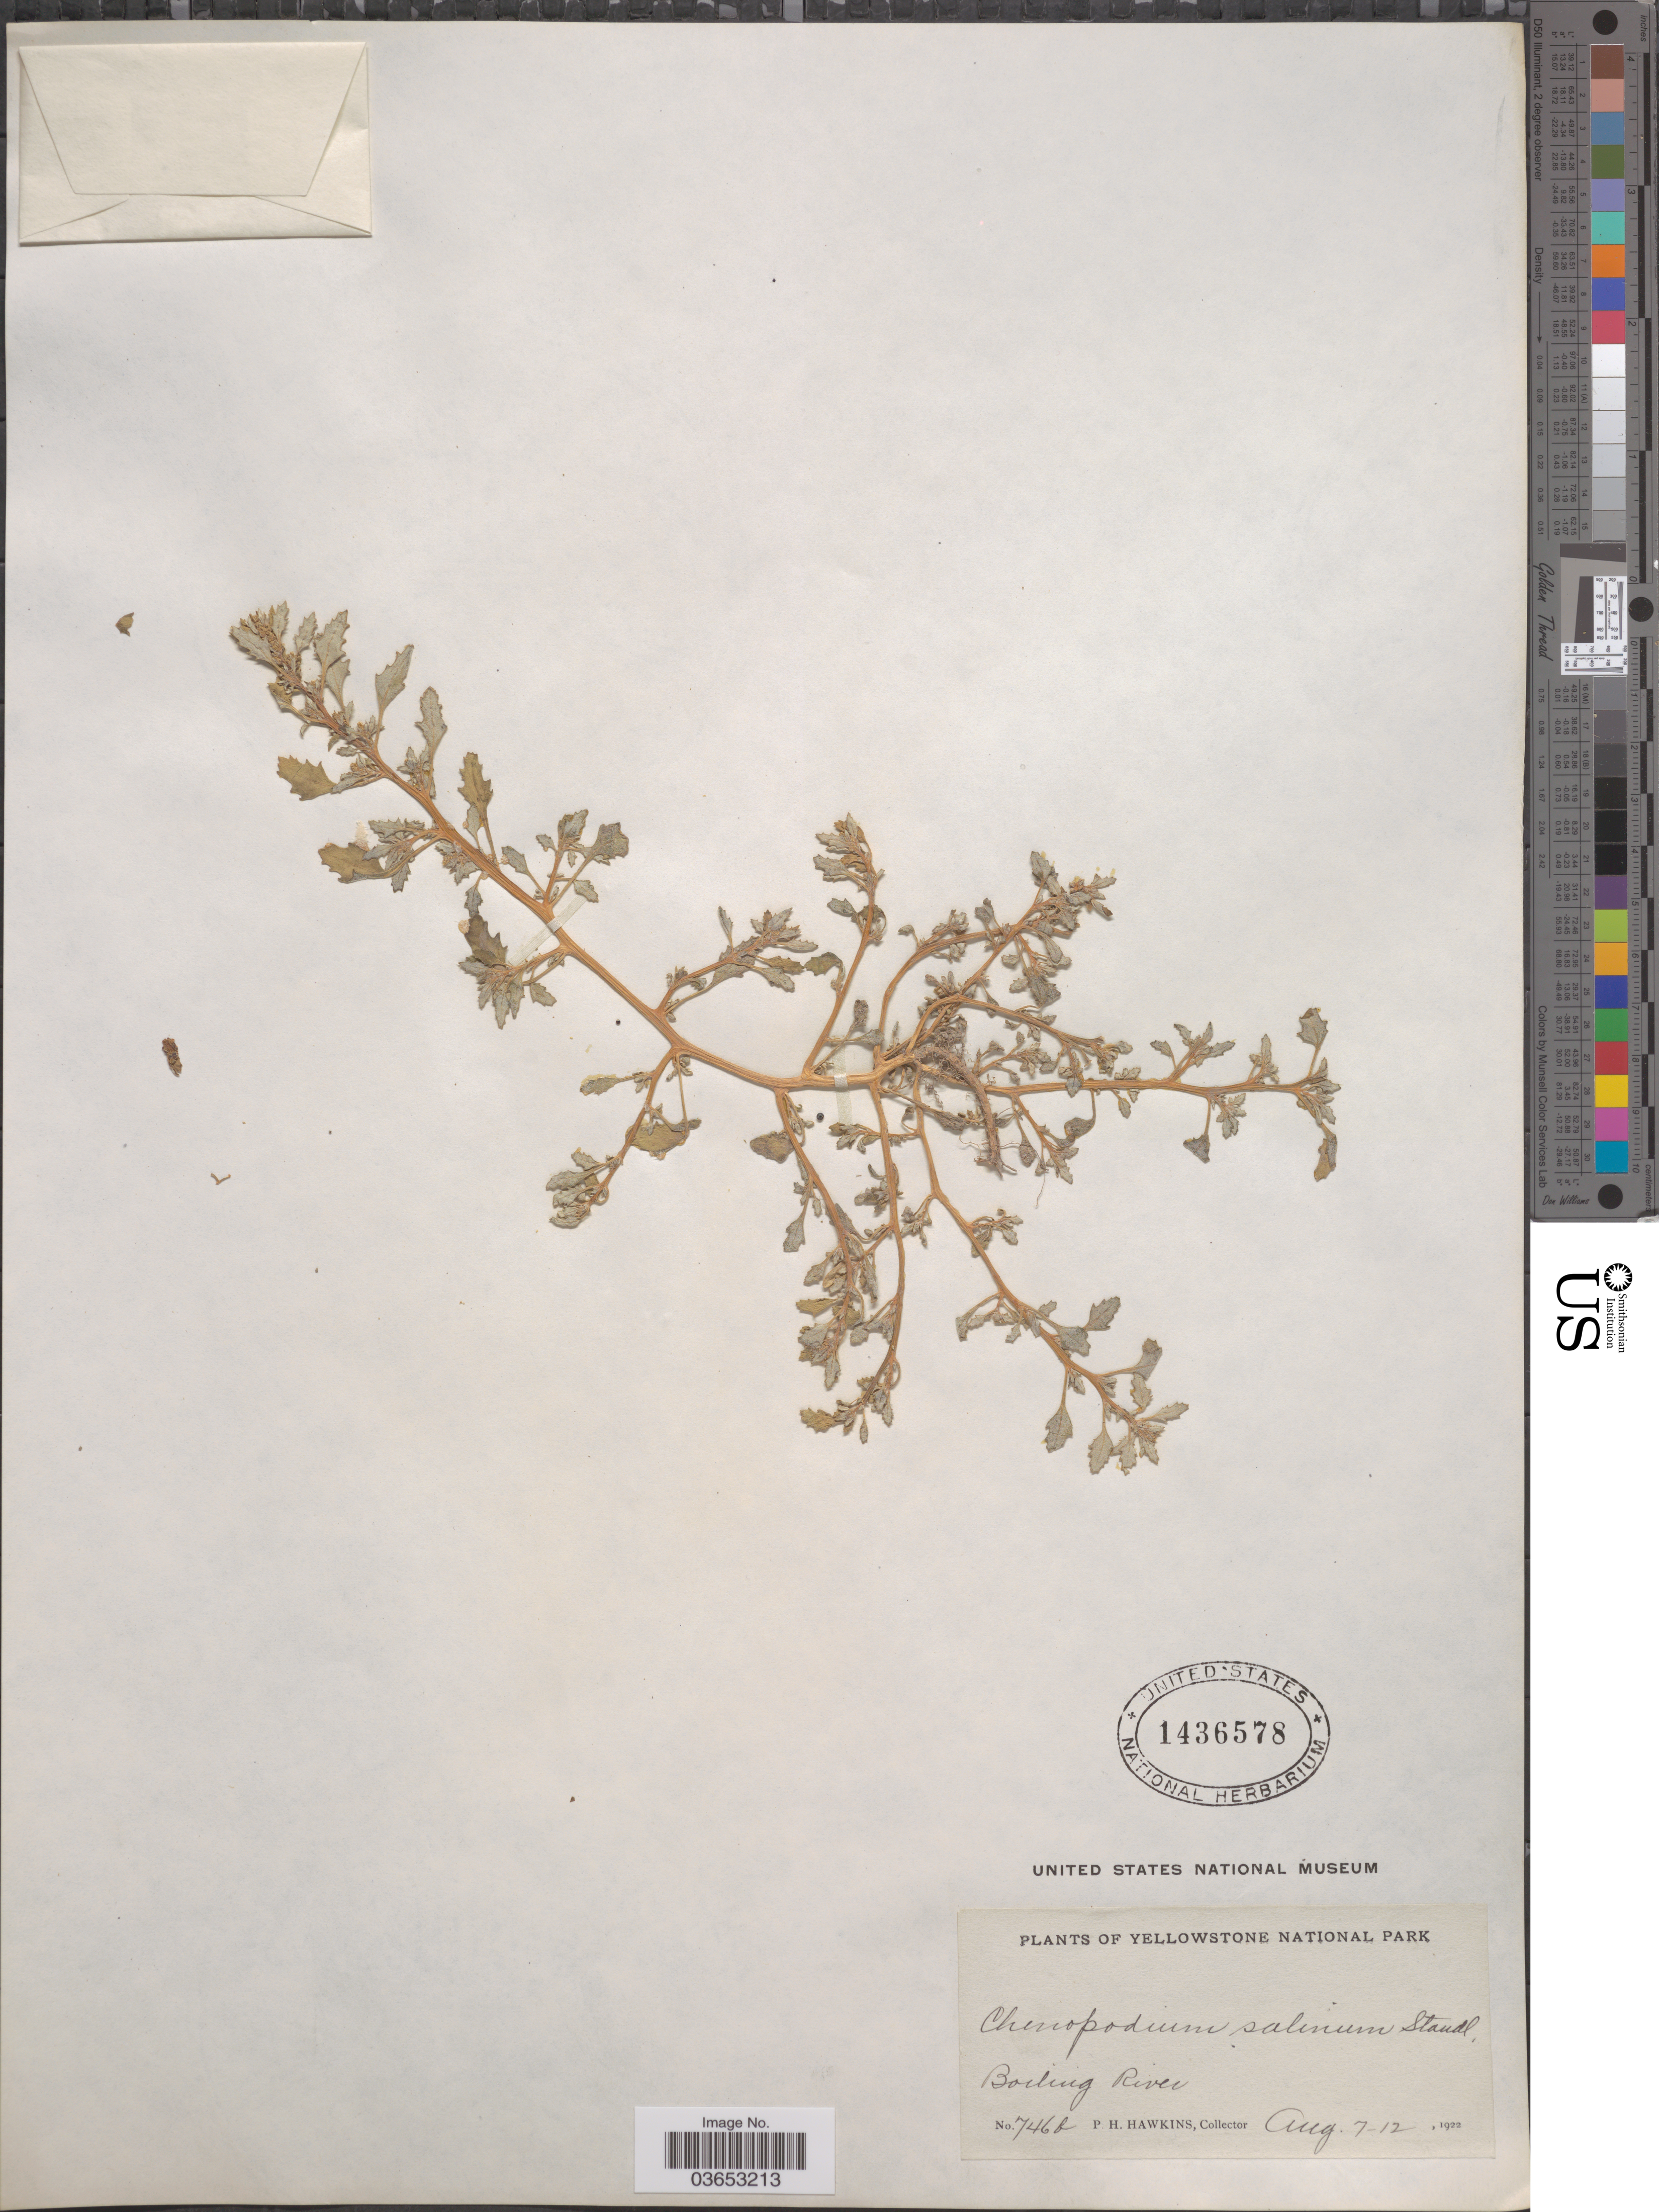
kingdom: Plantae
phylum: Tracheophyta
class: Magnoliopsida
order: Caryophyllales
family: Amaranthaceae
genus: Chenopodium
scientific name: Chenopodium glaucum subsp. salinum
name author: (Aellen) Aellen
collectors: P. Hawkins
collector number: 746f*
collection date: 1922-08-07/1922-08-12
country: United States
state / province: Wyoming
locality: Yellowstone National Park. Boiling River.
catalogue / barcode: US 1436578